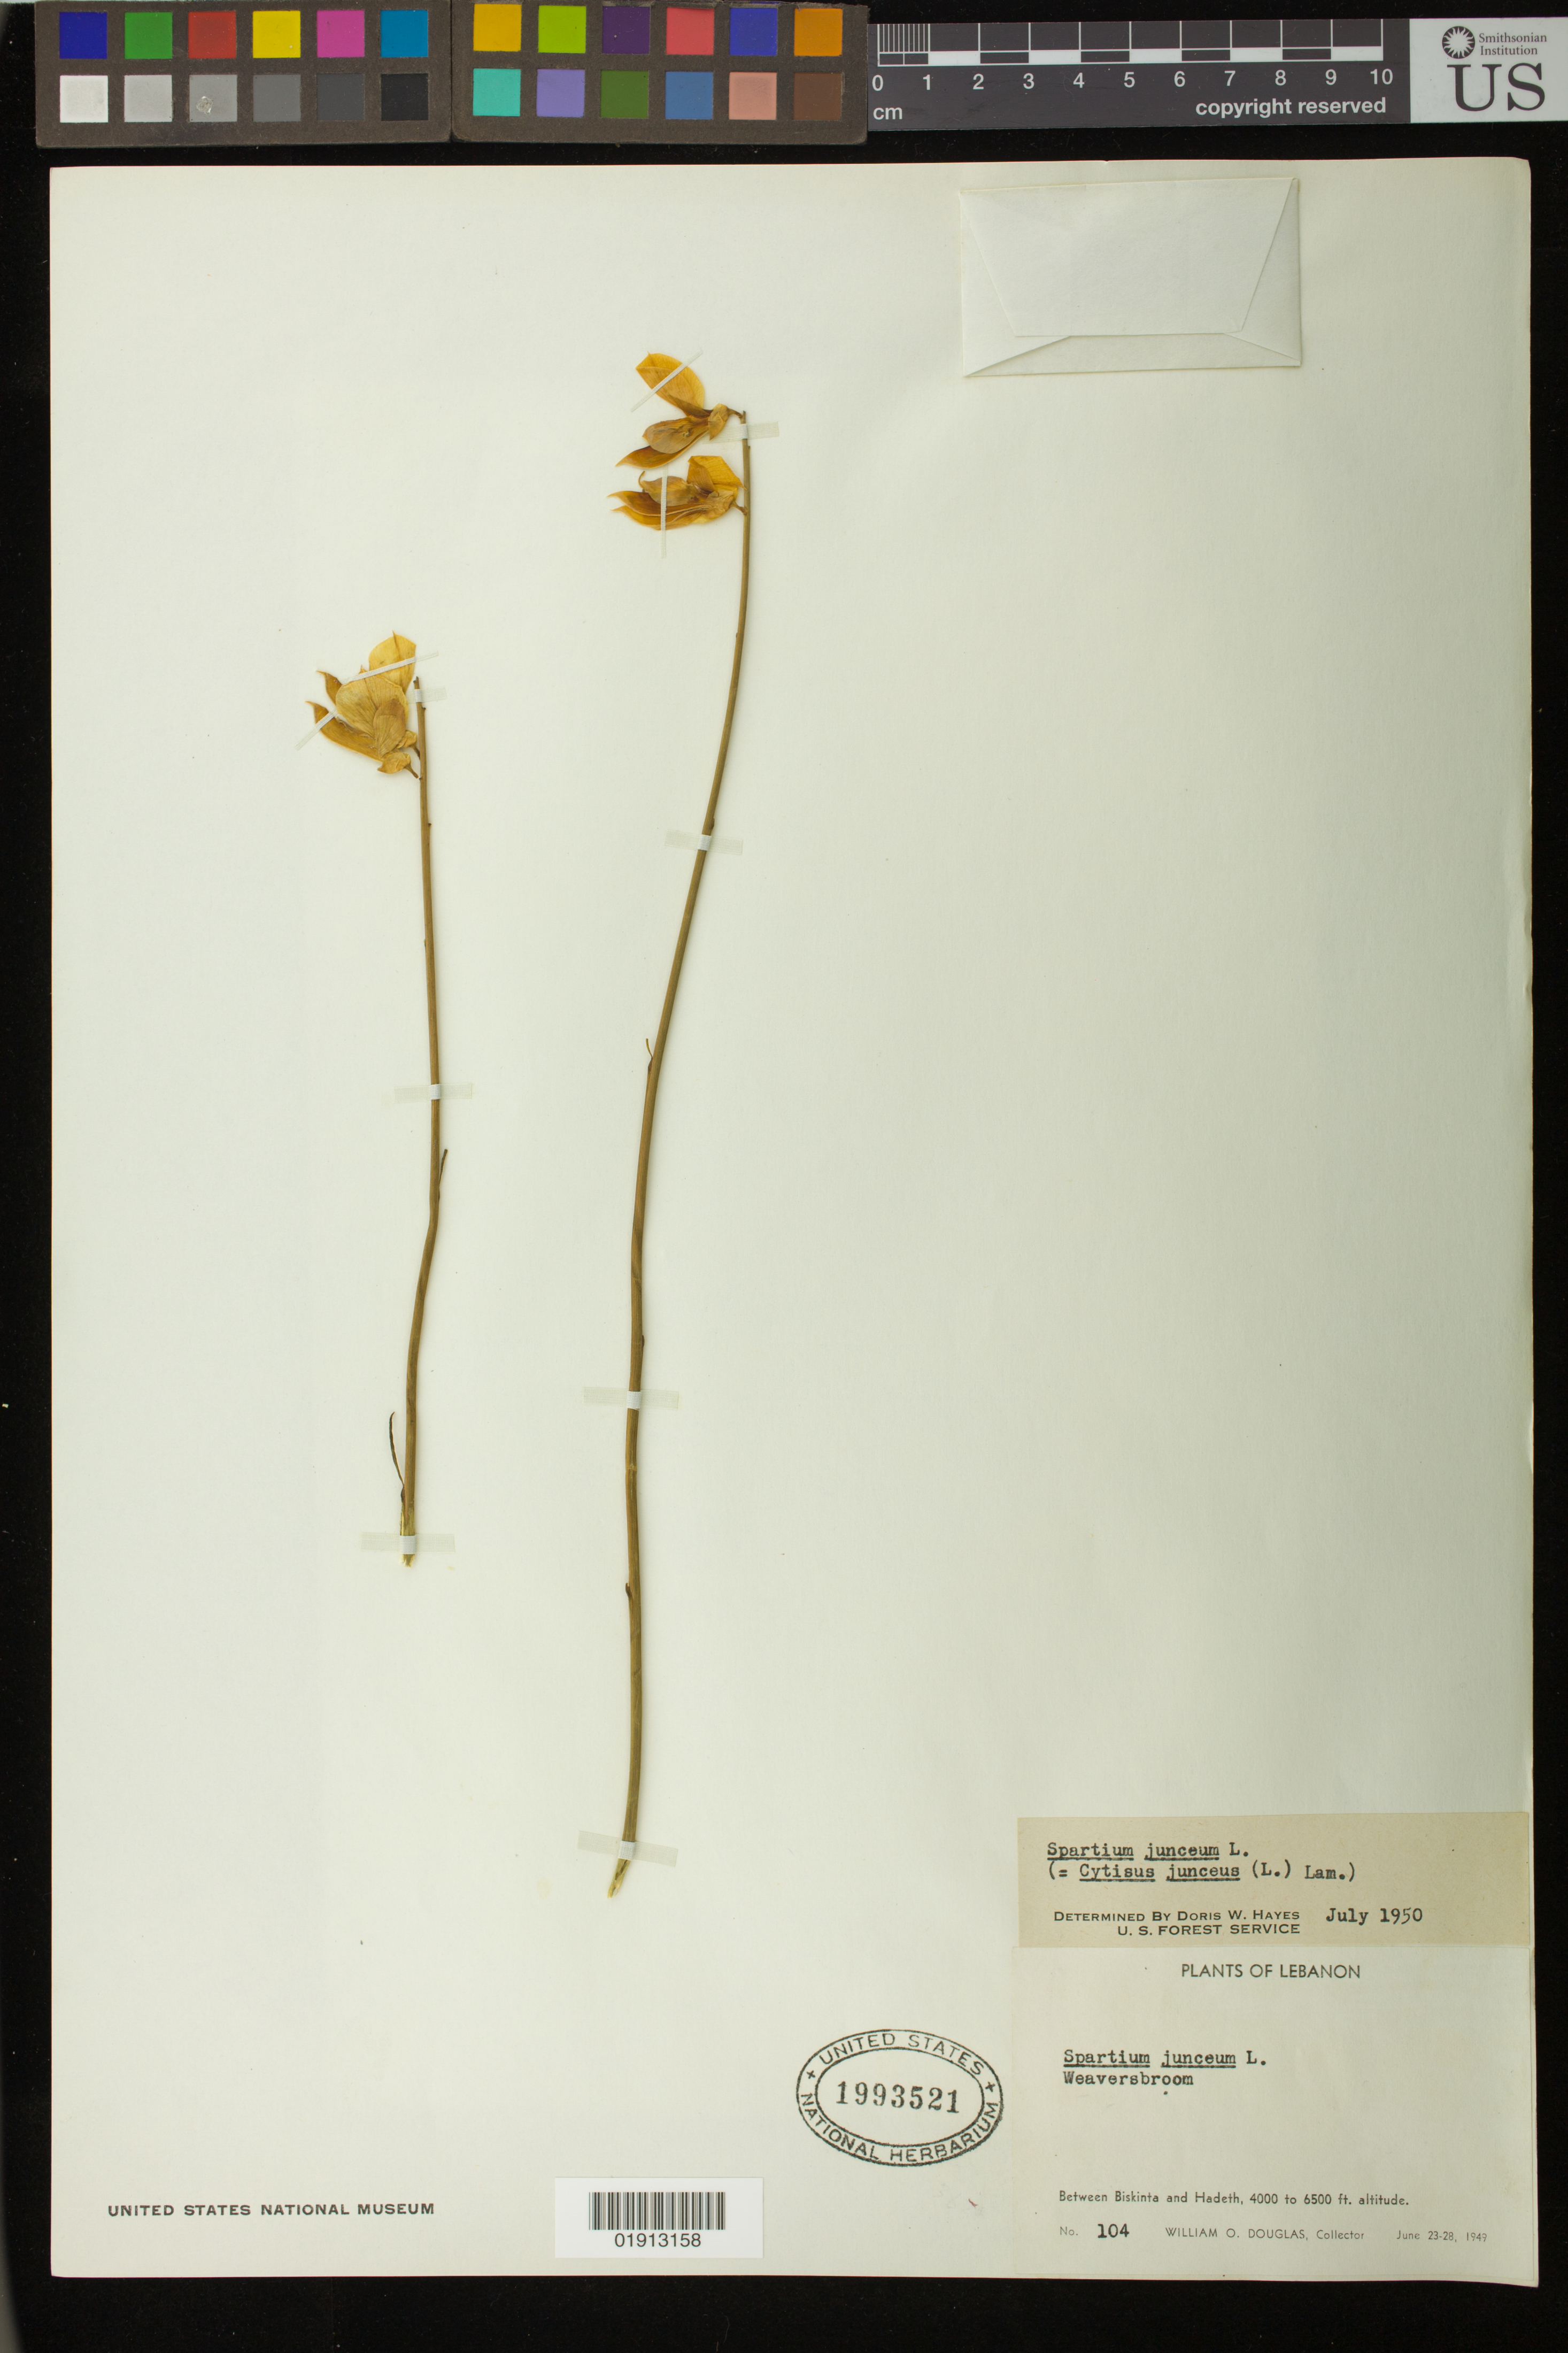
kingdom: Plantae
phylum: Tracheophyta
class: Magnoliopsida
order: Fabales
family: Fabaceae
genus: Spartium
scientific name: Spartium junceum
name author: L.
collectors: W. Douglas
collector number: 104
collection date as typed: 23 - 28 Jun 1949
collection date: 1949-06-23/1949-06-28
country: Lebanon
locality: Between Biskinta and Hadeth.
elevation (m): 1219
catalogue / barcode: US 1993521